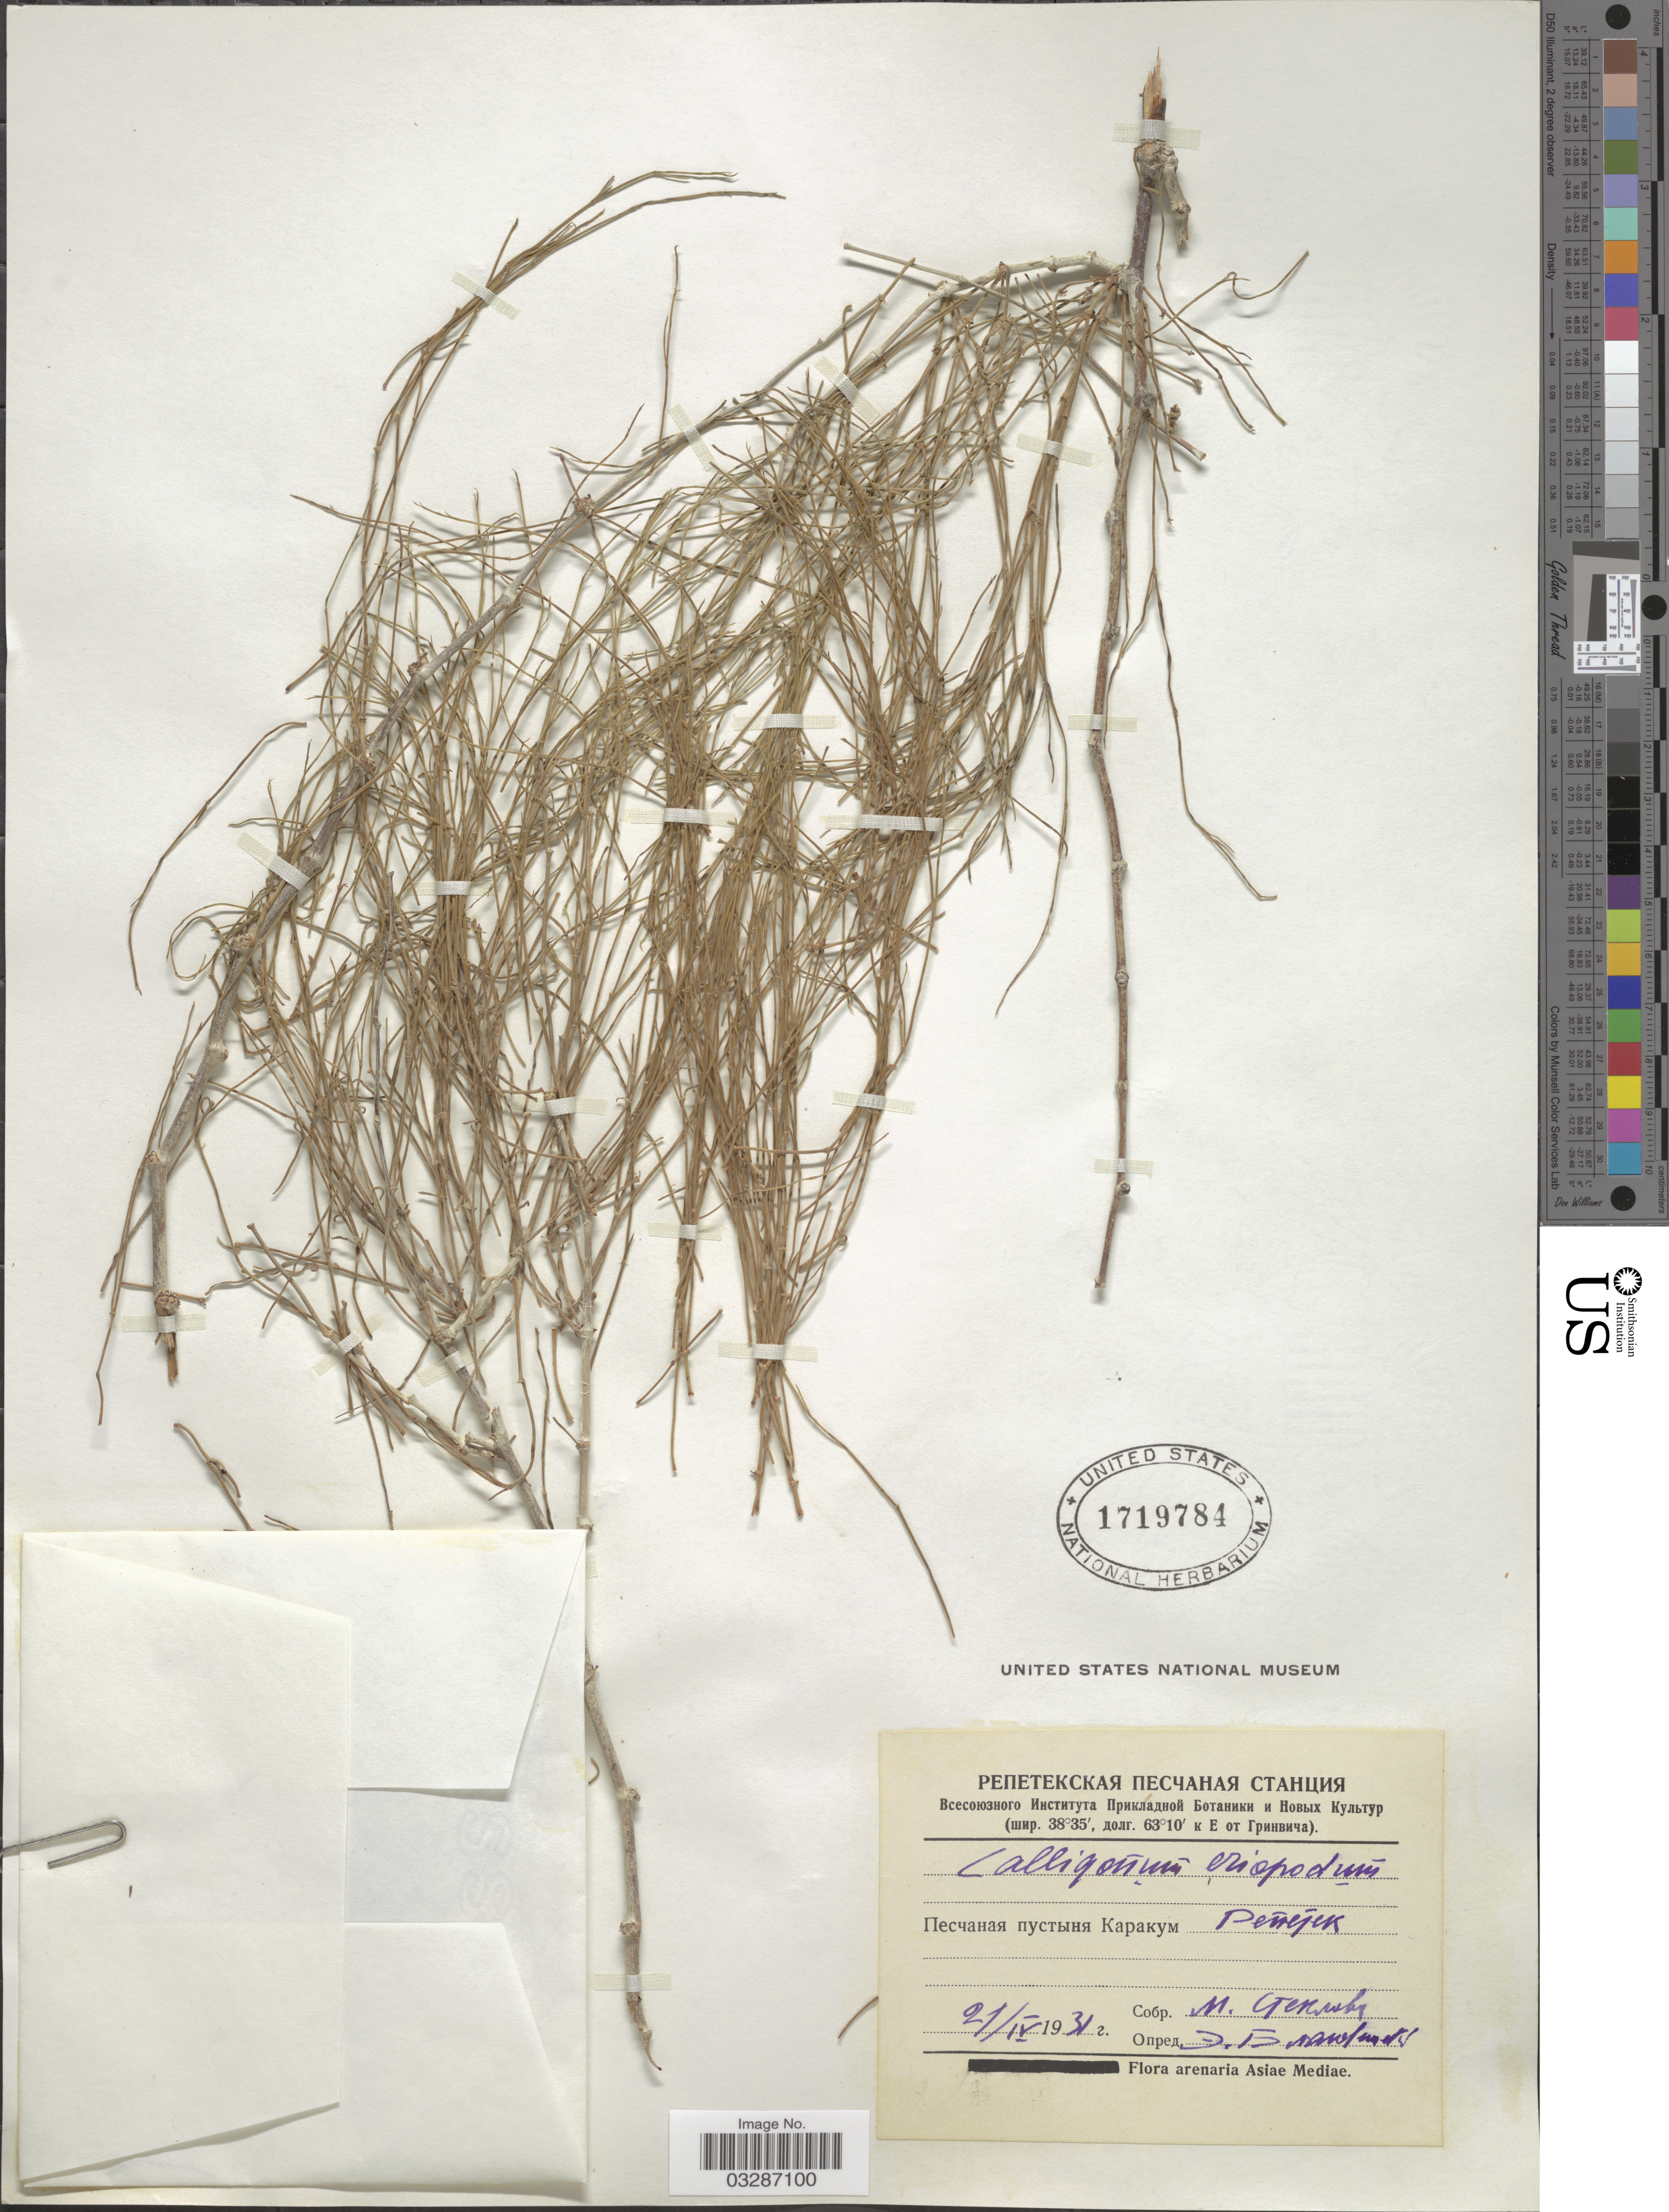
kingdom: Plantae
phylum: Tracheophyta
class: Magnoliopsida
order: Caryophyllales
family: Polygonaceae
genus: Calligonum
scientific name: Calligonum eriopodum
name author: Bunge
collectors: M. Steklova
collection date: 1931-04-21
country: Turkmenistan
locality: Karakum Desert, Repetek Station.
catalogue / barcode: US 1719784